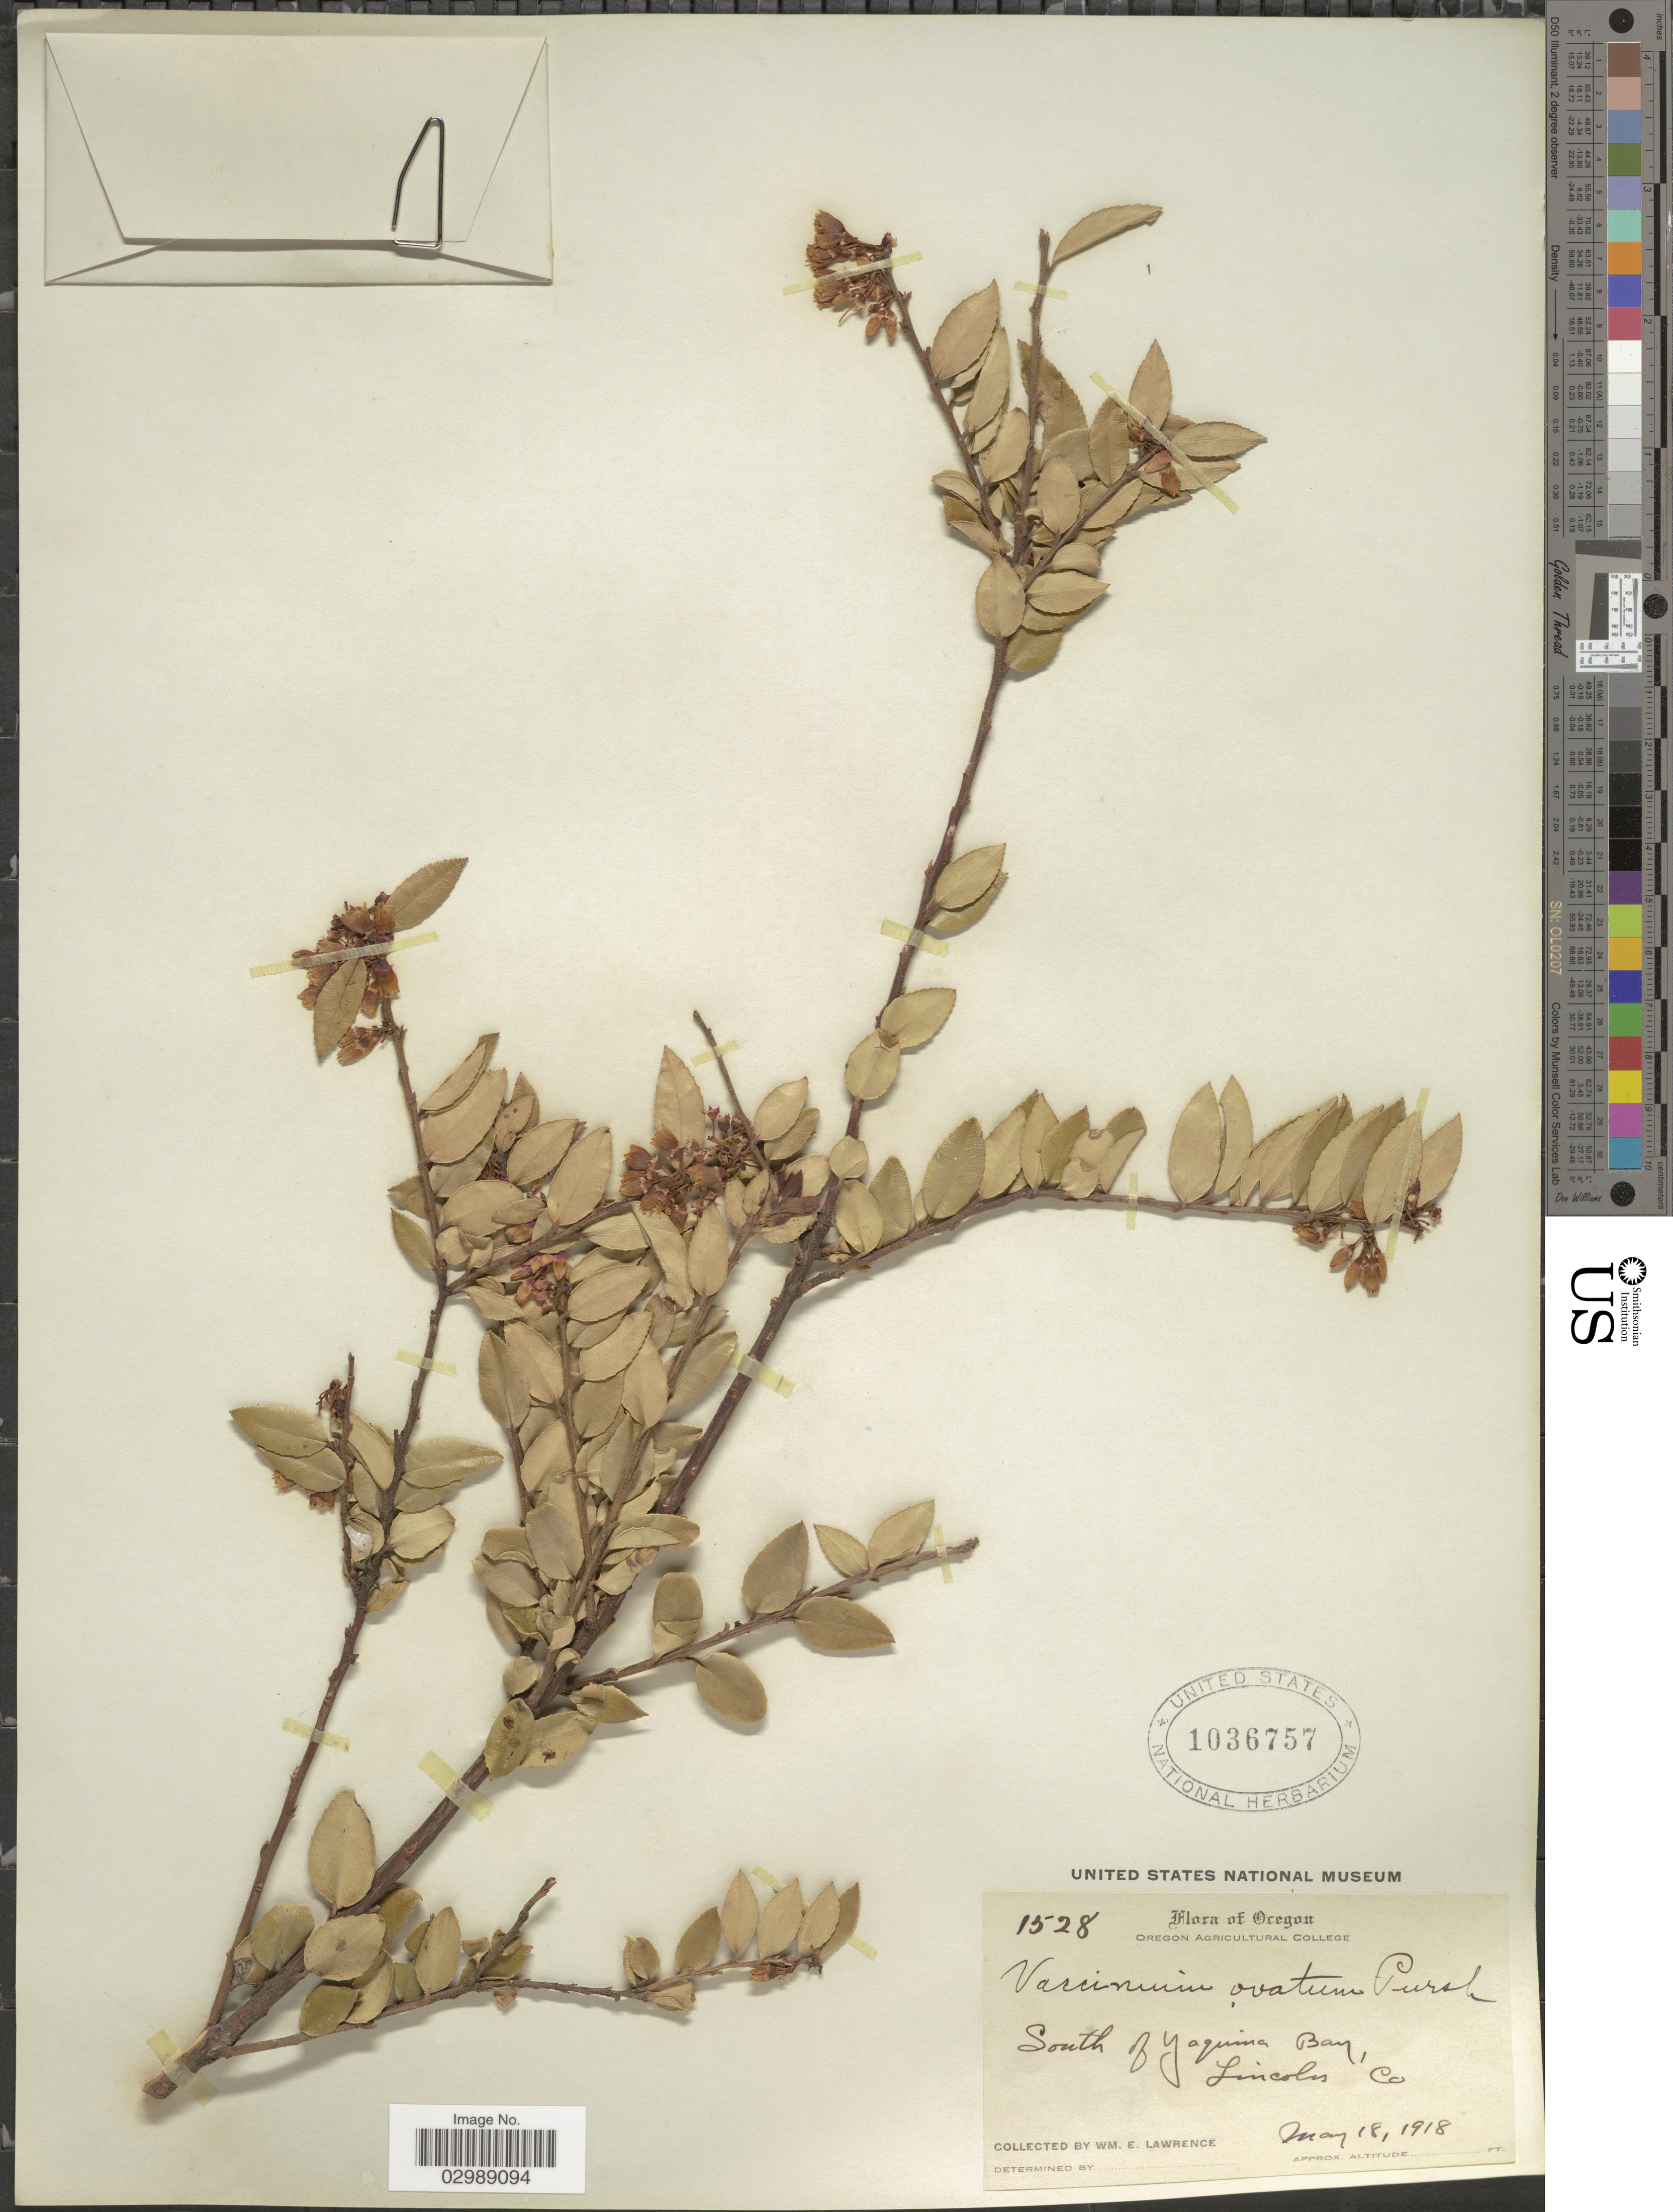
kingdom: Plantae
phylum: Tracheophyta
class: Magnoliopsida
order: Ericales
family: Ericaceae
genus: Vaccinium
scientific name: Vaccinium ovatum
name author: Pursh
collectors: W. Lawrence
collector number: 1528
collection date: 1918-05-18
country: United States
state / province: Oregon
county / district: Lincoln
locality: South of Yaquina Bay. Lincoln Co.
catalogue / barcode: US 1036757